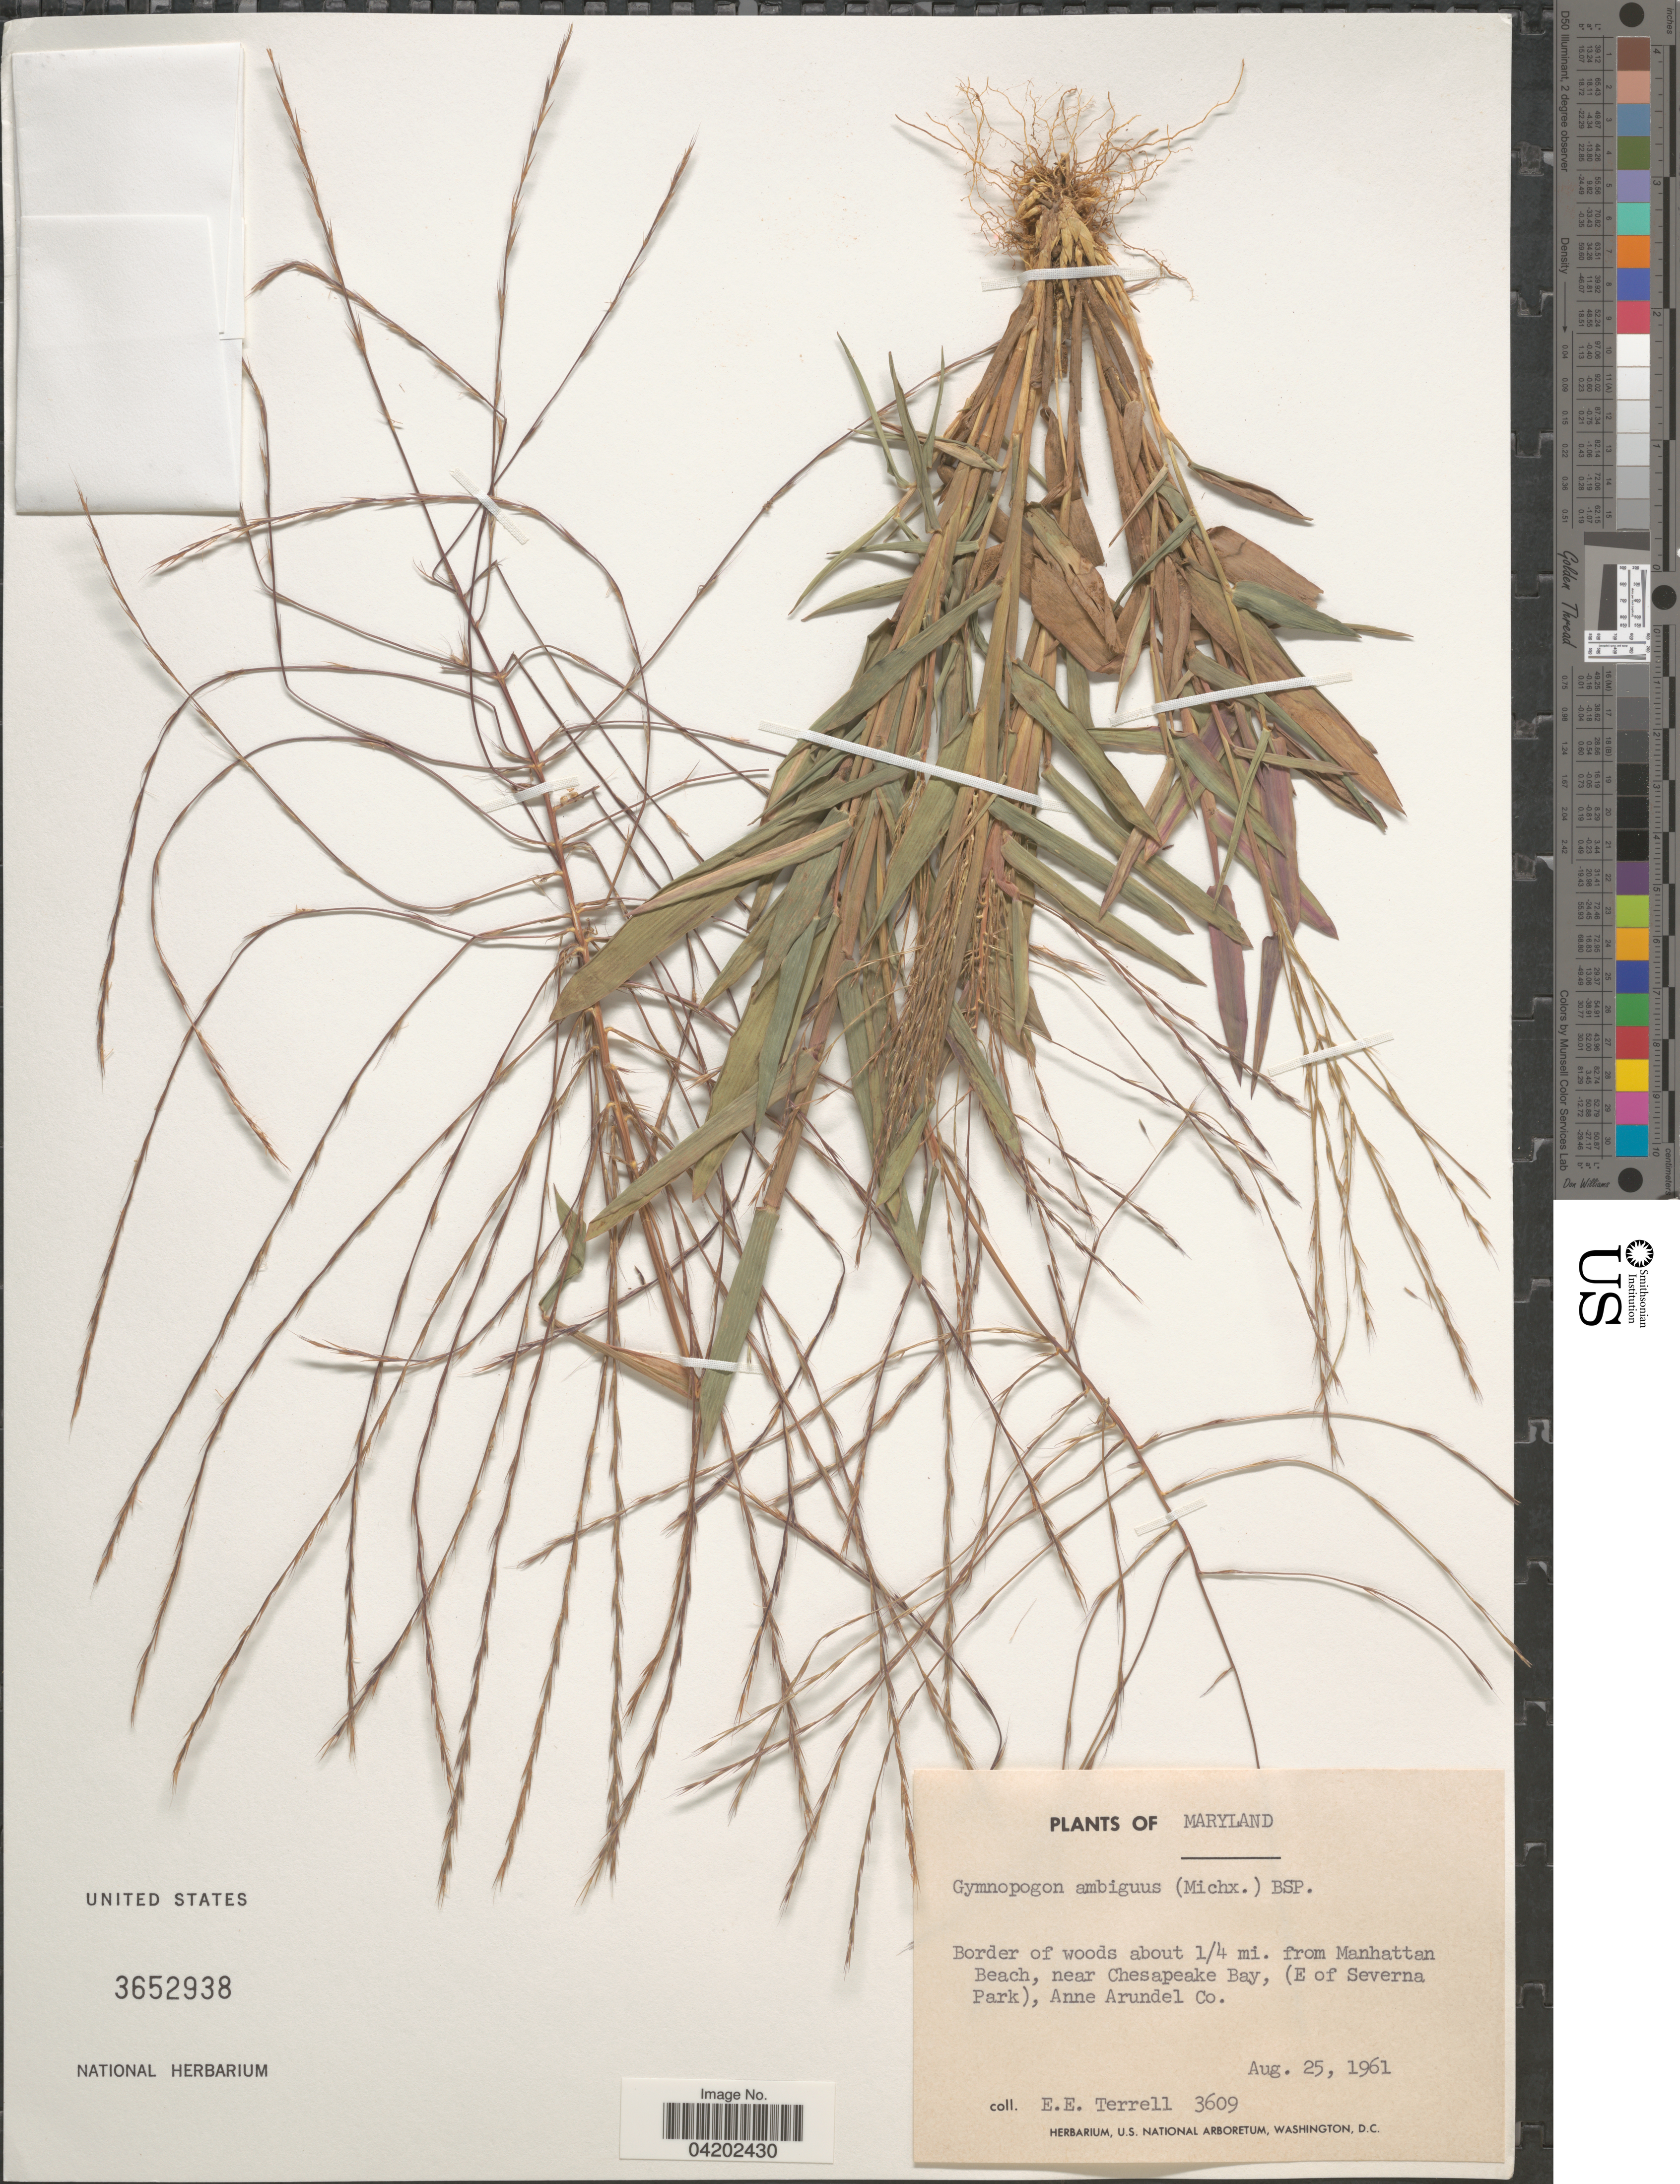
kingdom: Plantae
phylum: Tracheophyta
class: Liliopsida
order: Poales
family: Poaceae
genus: Gymnopogon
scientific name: Gymnopogon ambiguus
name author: (Michx.) Britton, Stearns & Poggenb.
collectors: E. E. Terrell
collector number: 3609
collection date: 1961-08-25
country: United States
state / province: Maryland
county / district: Anne Arundel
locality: Border of woods about 1/4 mi. from Manhattan Beach, near Chesapeake Bay, (E of Severna Park), Anne Arundel Co.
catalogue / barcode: US 3652938